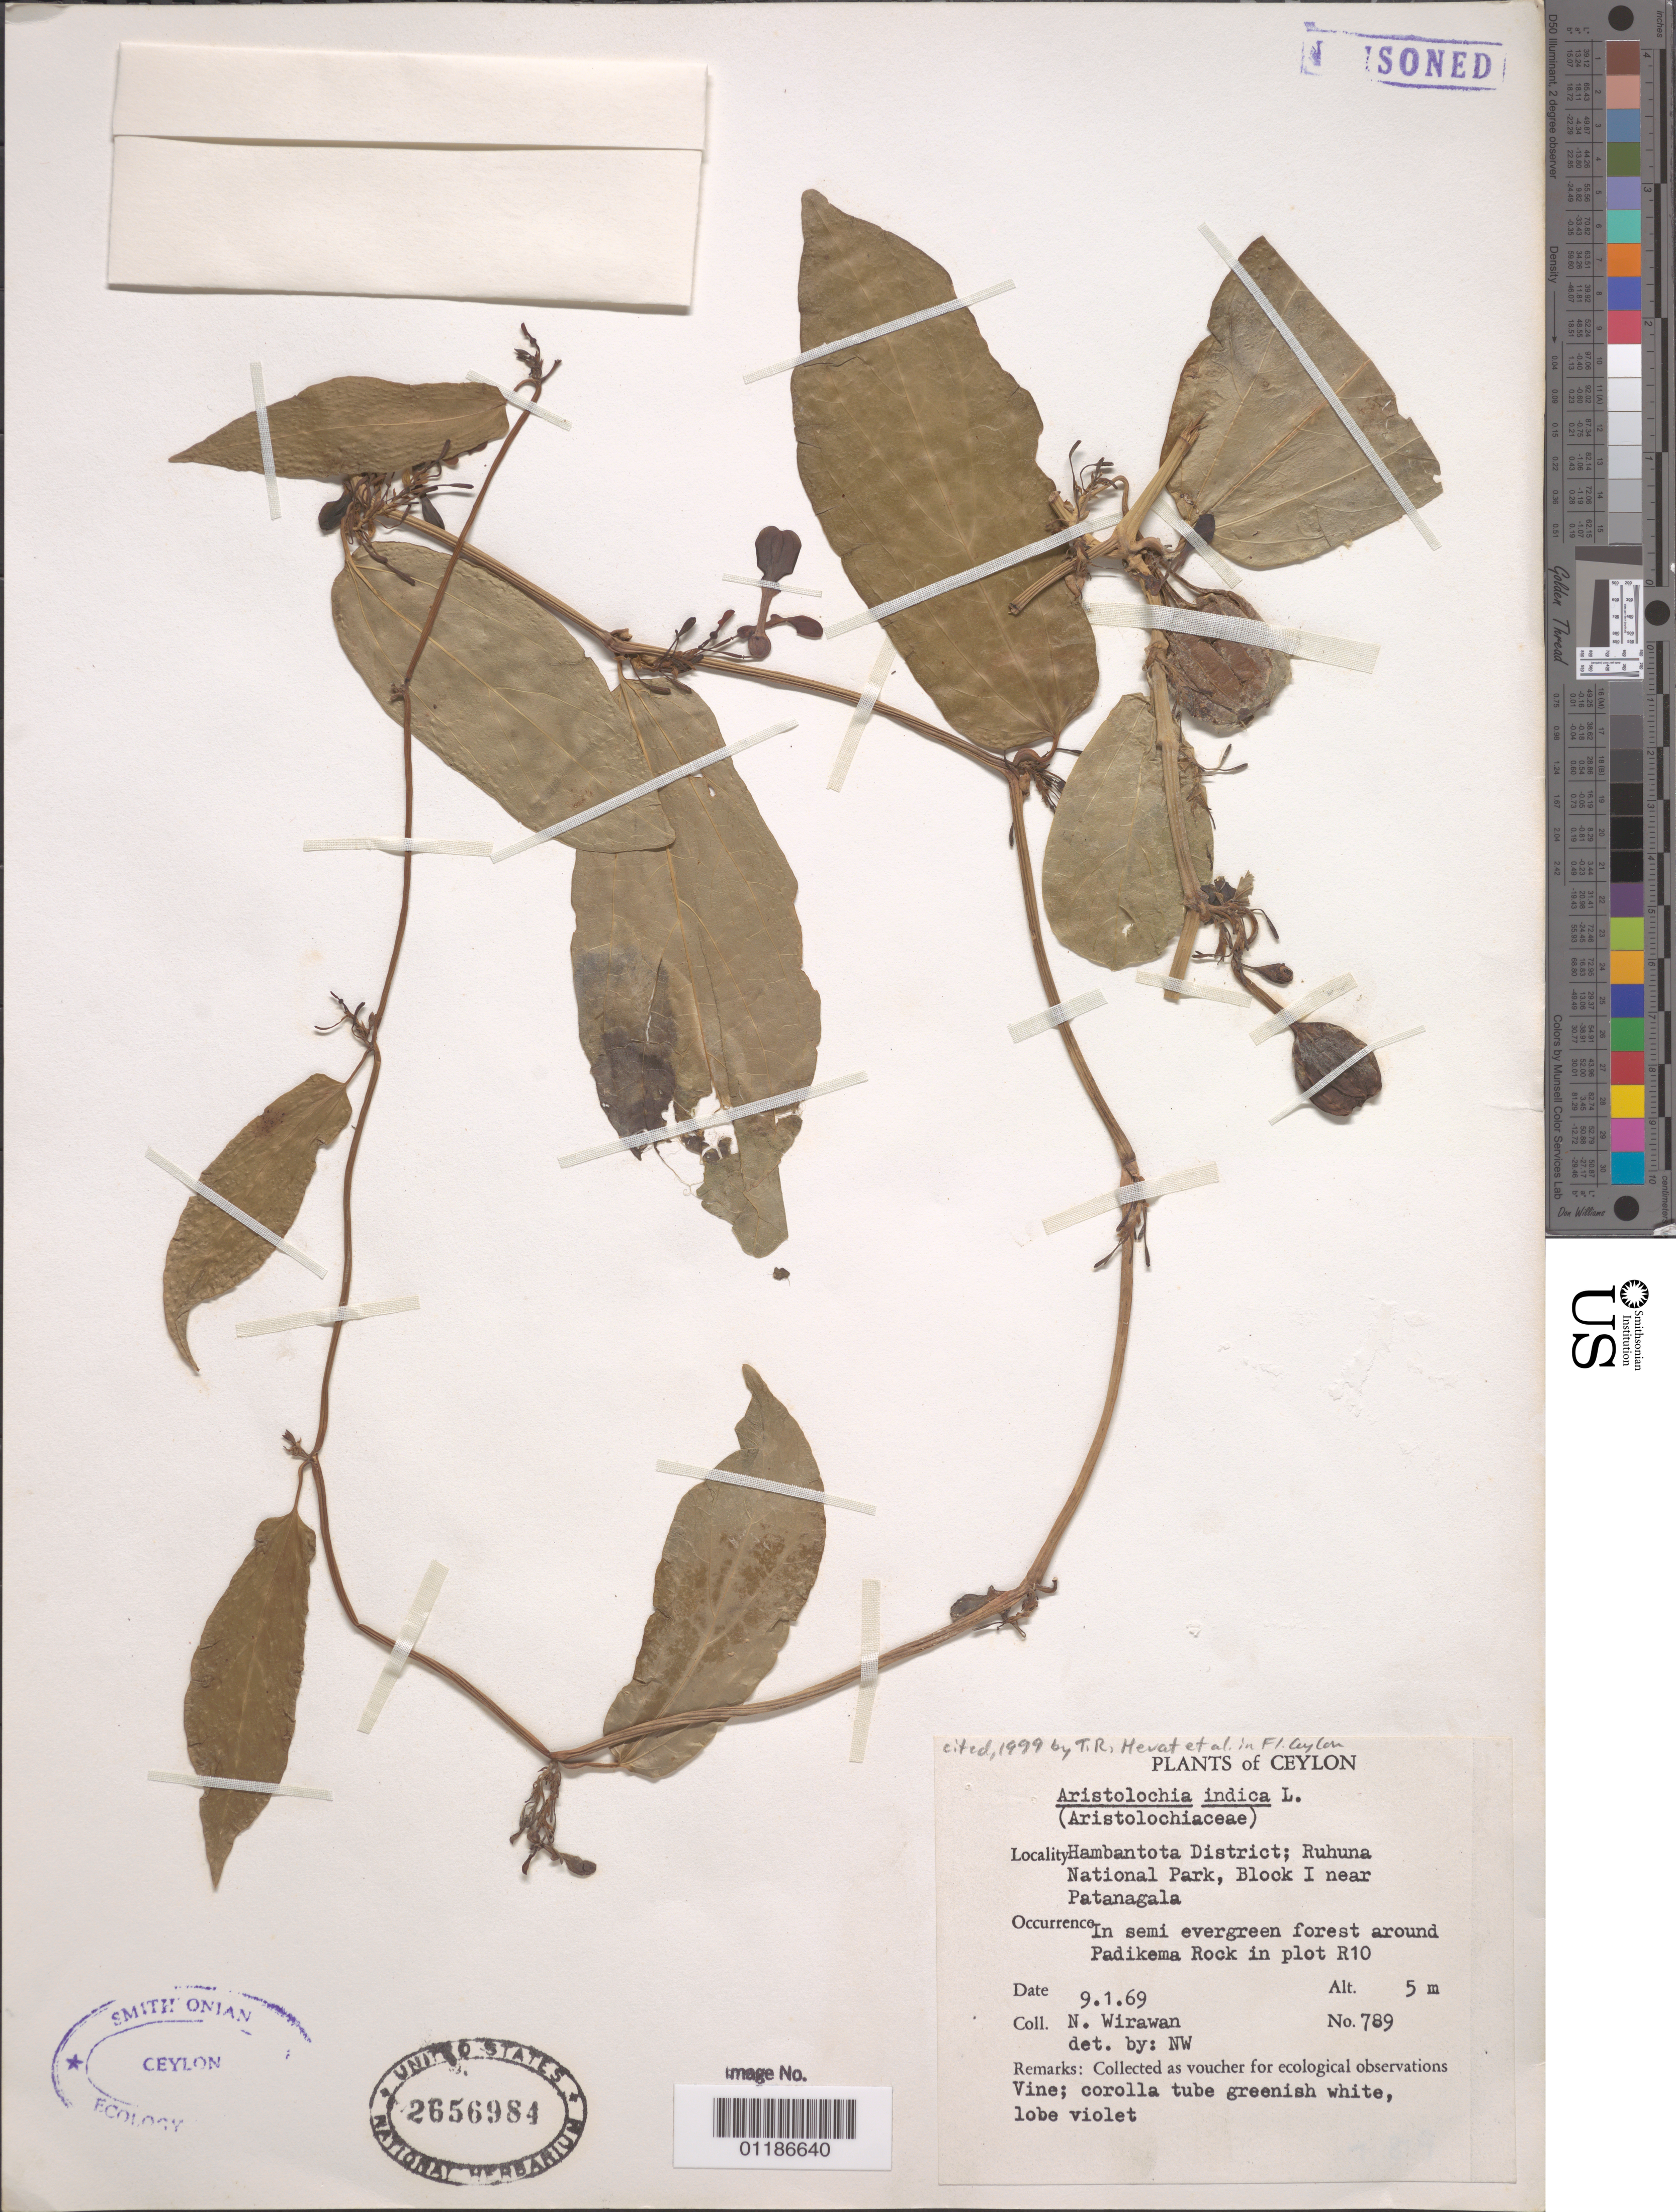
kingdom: Plantae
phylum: Tracheophyta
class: Magnoliopsida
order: Piperales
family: Aristolochiaceae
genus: Aristolochia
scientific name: Aristolochia indica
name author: L.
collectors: N. Wirawan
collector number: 789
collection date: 1969-01-09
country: Sri Lanka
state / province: Southern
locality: Hambantota District; Ruhuna National Park, Block I near Patanagala. around Padikema Rock in plot R10.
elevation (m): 5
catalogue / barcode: US 2656984